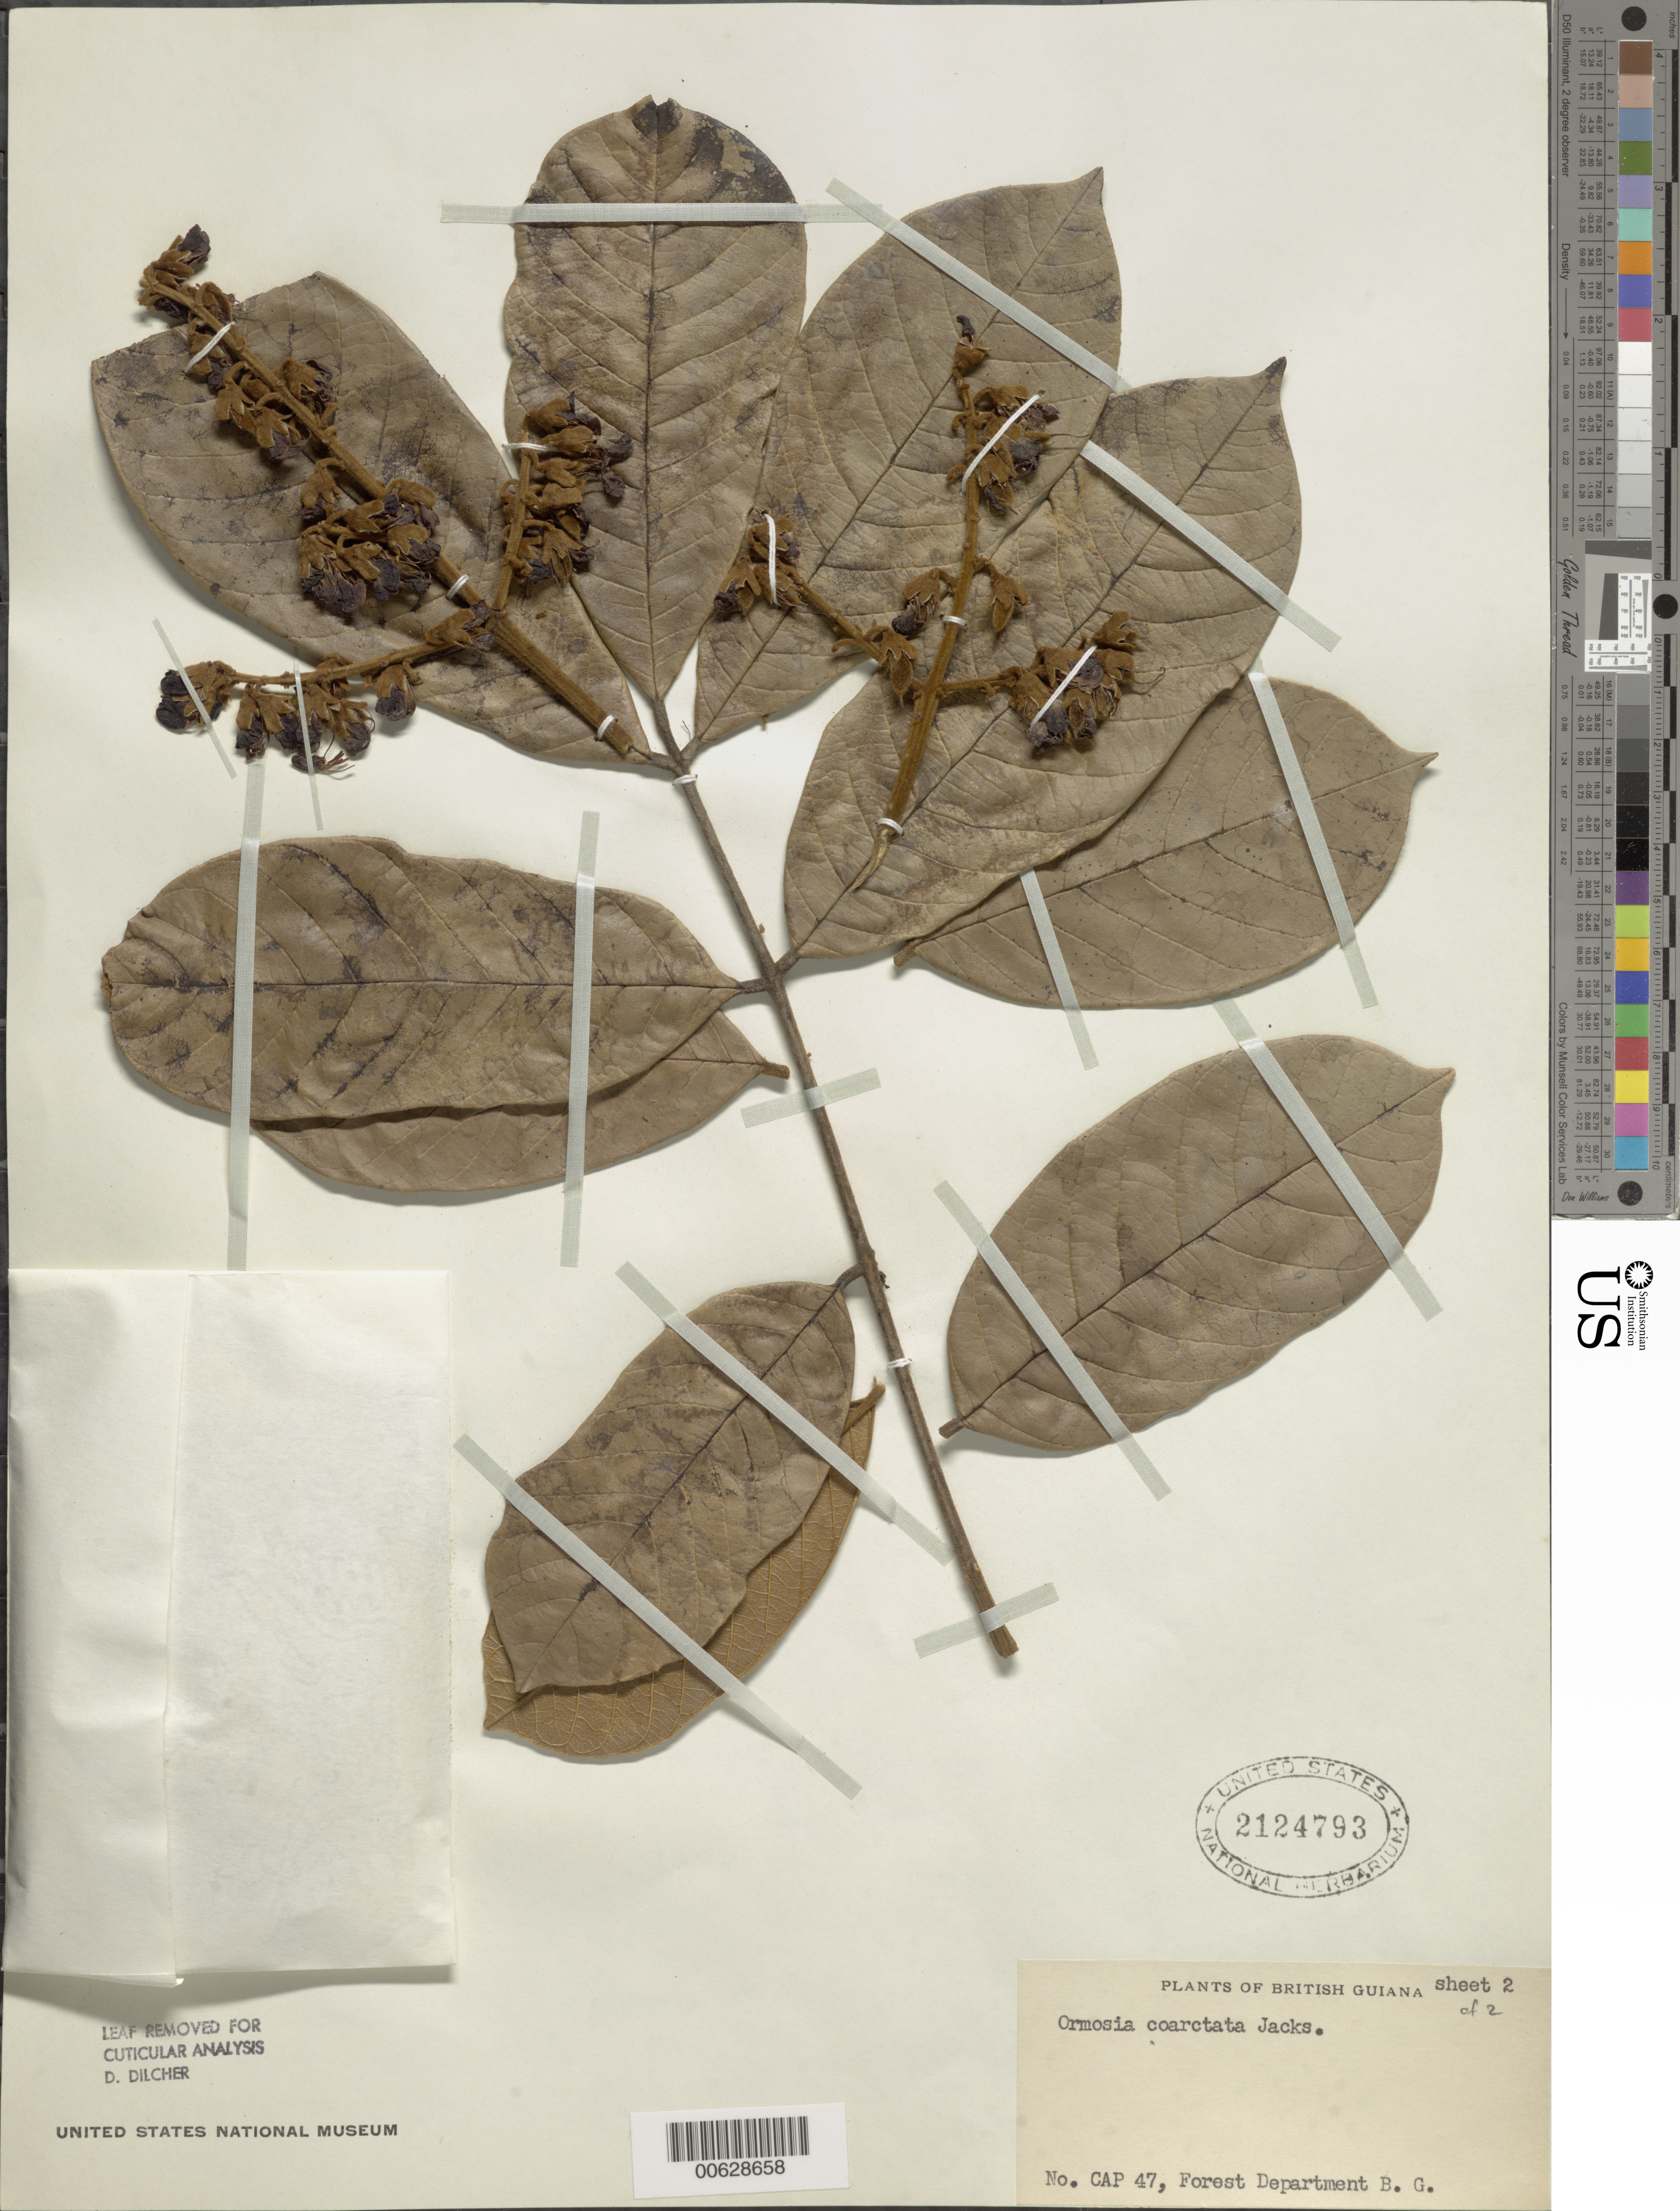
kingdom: Plantae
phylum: Tracheophyta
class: Magnoliopsida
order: Fabales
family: Fabaceae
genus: Ormosia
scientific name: Ormosia coarctata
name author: Jacks.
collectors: Forest Dept.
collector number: CAP 47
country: Guyana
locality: British Guiana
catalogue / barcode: US 2124793